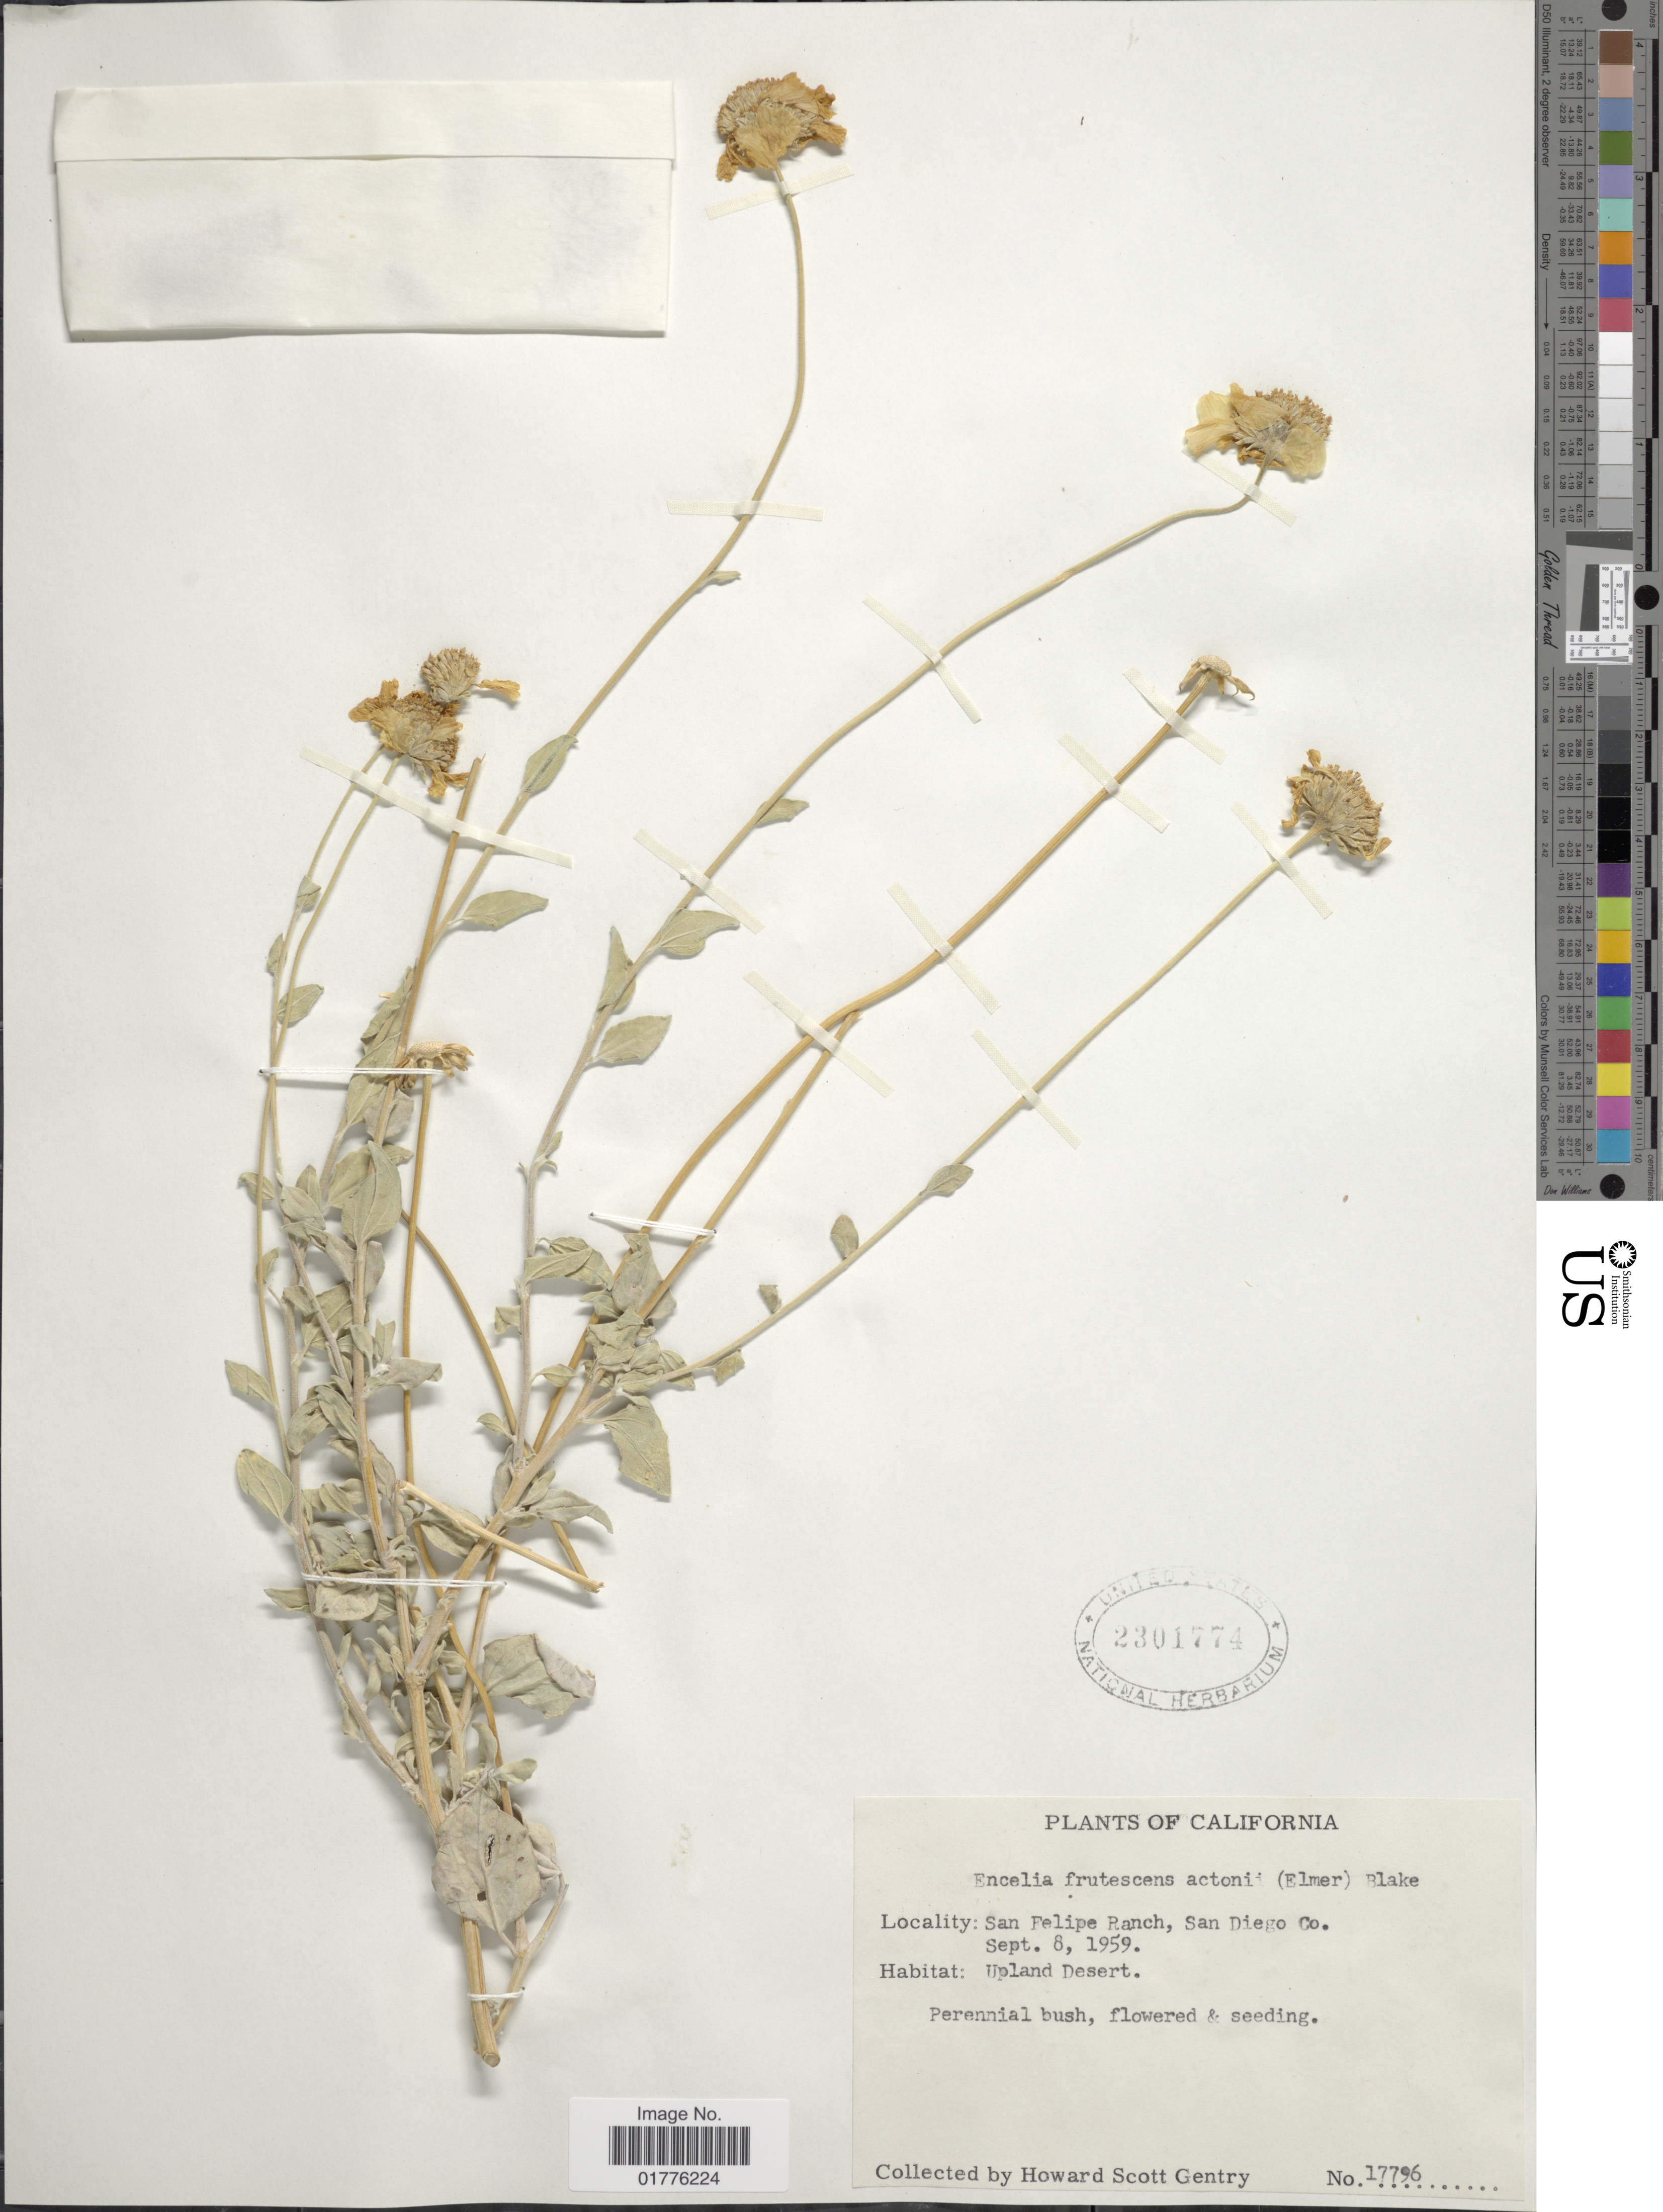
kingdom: Plantae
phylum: Tracheophyta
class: Magnoliopsida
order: Asterales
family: Asteraceae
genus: Encelia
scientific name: Encelia frutescens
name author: (A. Gray) A. Gray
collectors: H. S. Gentry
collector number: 17796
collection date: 1959-09-08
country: United States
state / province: California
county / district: San Diego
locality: San Felipe Ranch, San Diego Co. California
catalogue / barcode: US 2301774